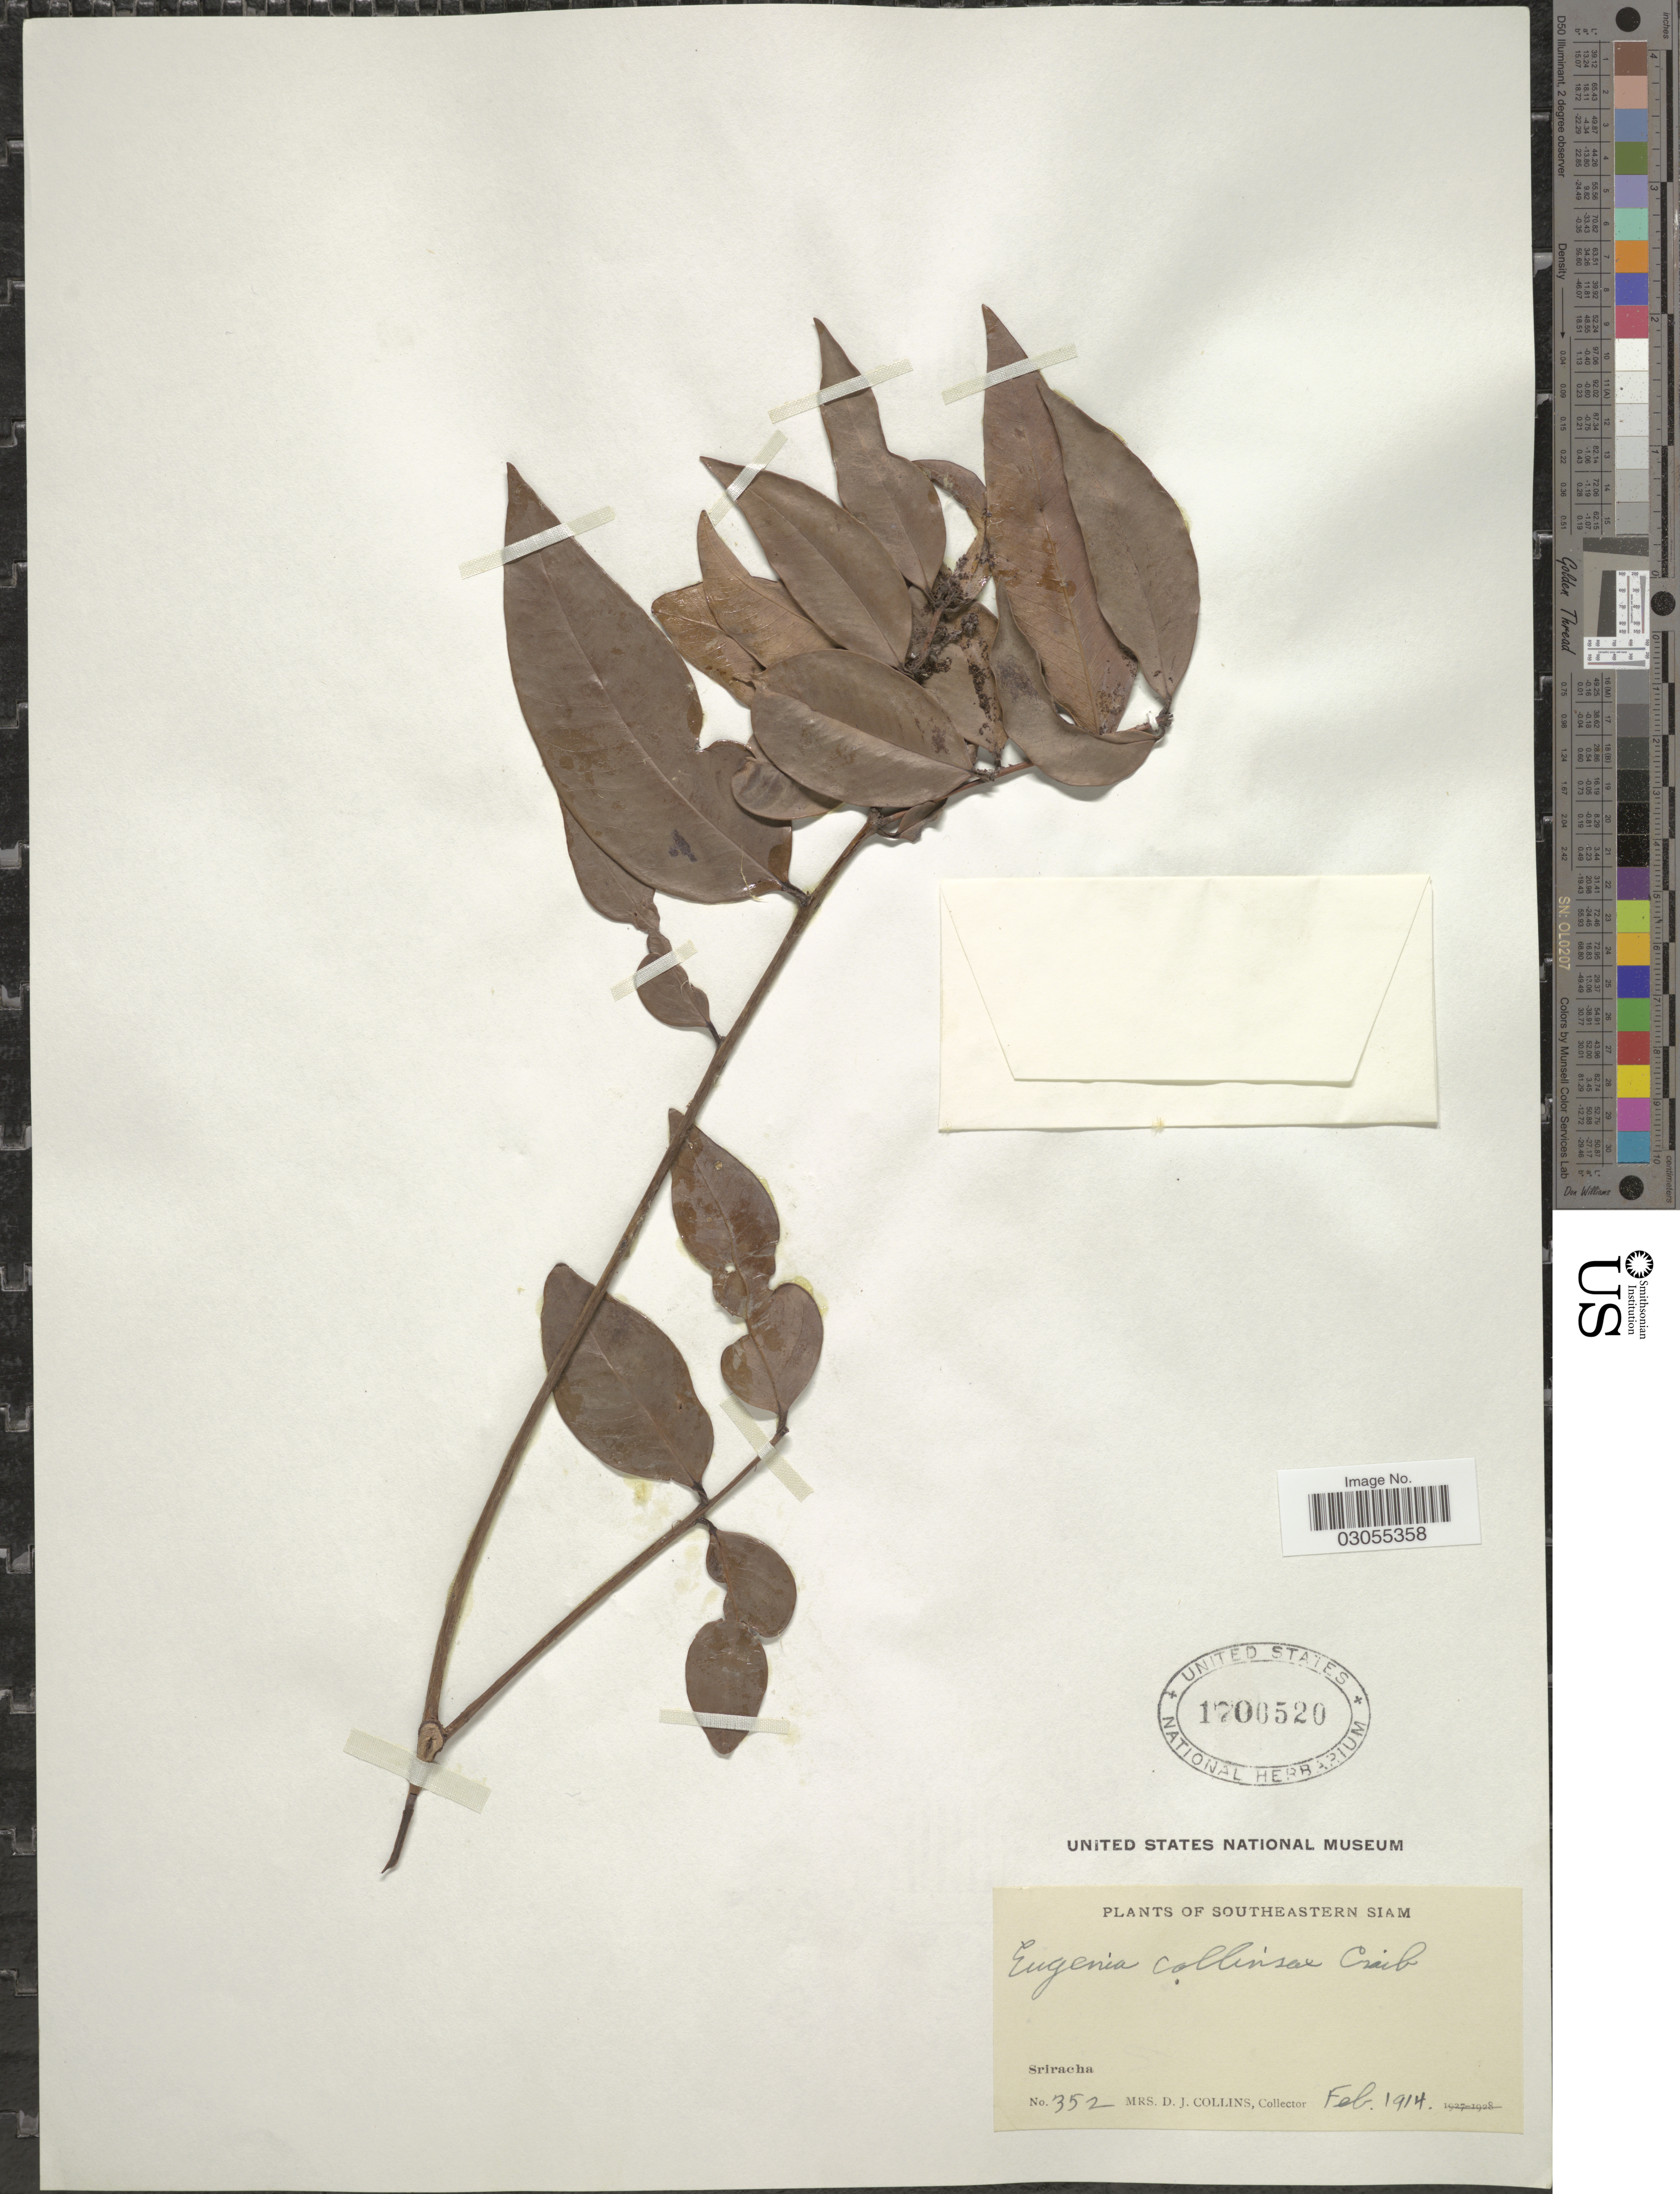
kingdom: Plantae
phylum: Tracheophyta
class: Magnoliopsida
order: Myrtales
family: Myrtaceae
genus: Syzygium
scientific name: Syzygium antisepticum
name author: (Blume) Merr. & L.M. Perry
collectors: Mrs. D. J. Collins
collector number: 352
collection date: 1914-02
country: Thailand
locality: Southeastern Siam. Sriracha.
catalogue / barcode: US 1700520